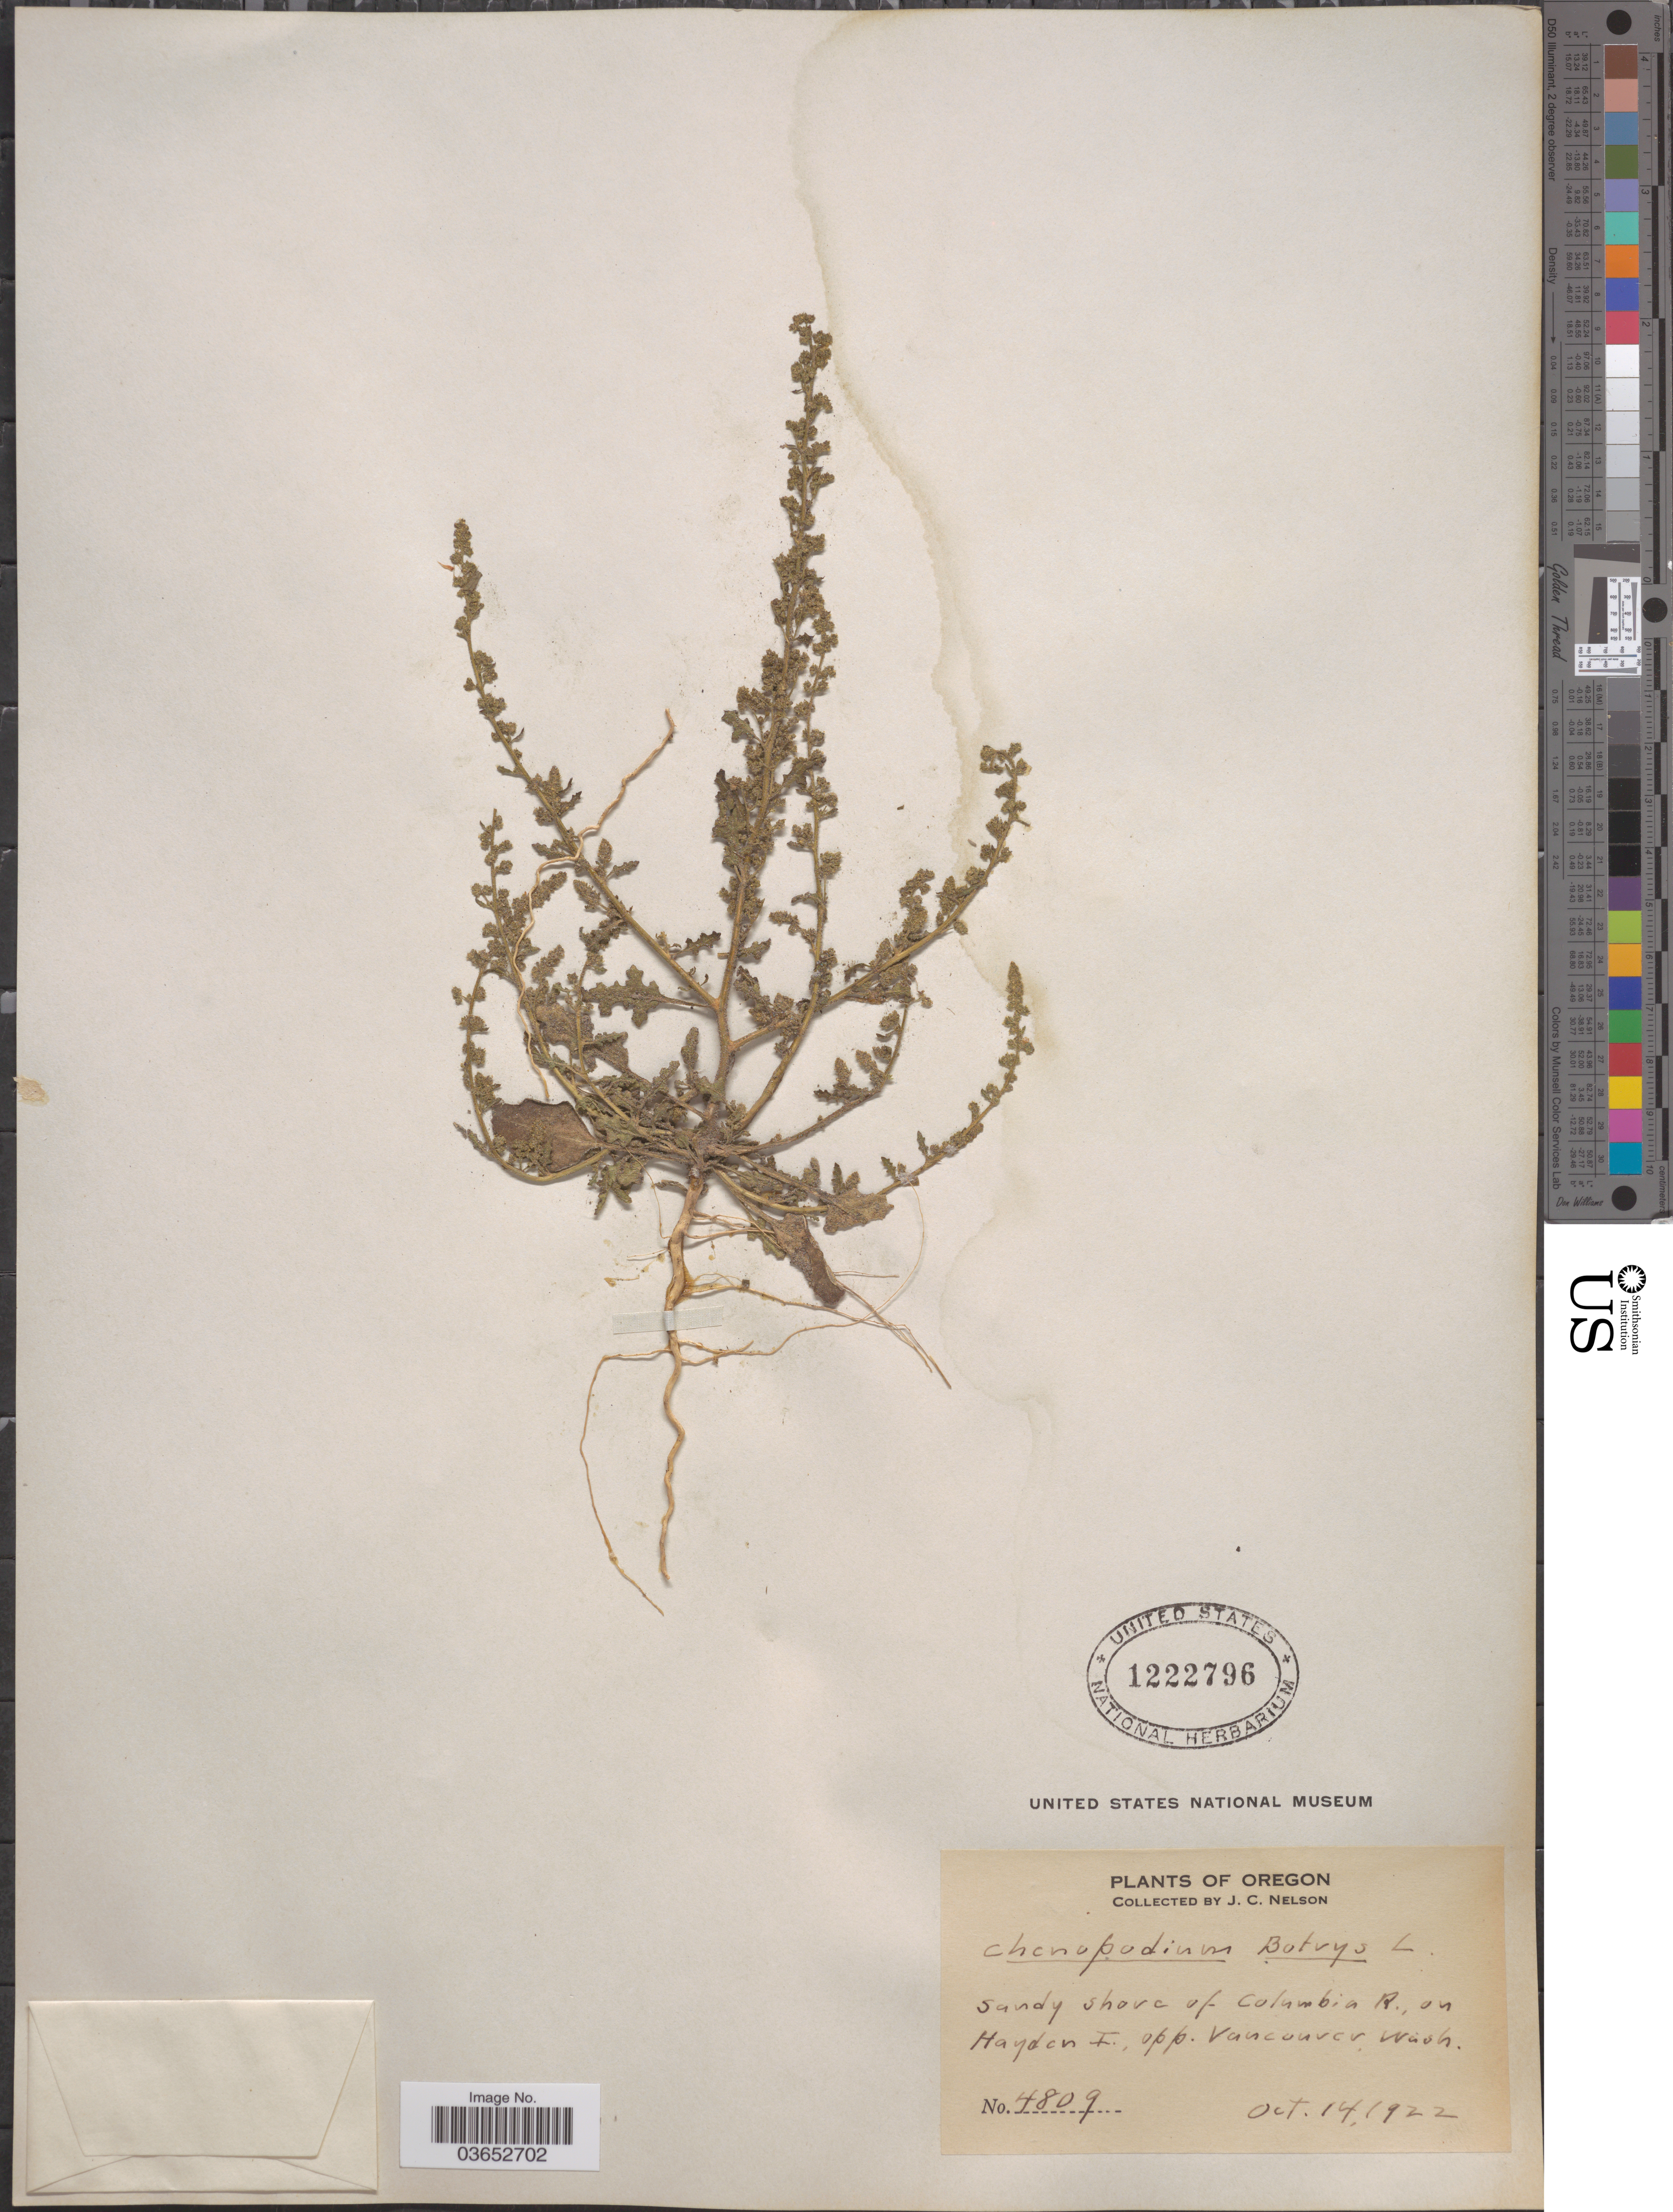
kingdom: Plantae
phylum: Tracheophyta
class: Magnoliopsida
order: Caryophyllales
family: Amaranthaceae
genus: Chenopodium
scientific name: Chenopodium botrys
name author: L.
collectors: J. C. Nelson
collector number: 4809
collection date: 1922-10-14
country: United States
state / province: Oregon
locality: Sandy shore of Columbia R., on Hayden I., opp. Vancouver, Wash.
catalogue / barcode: US 1222796